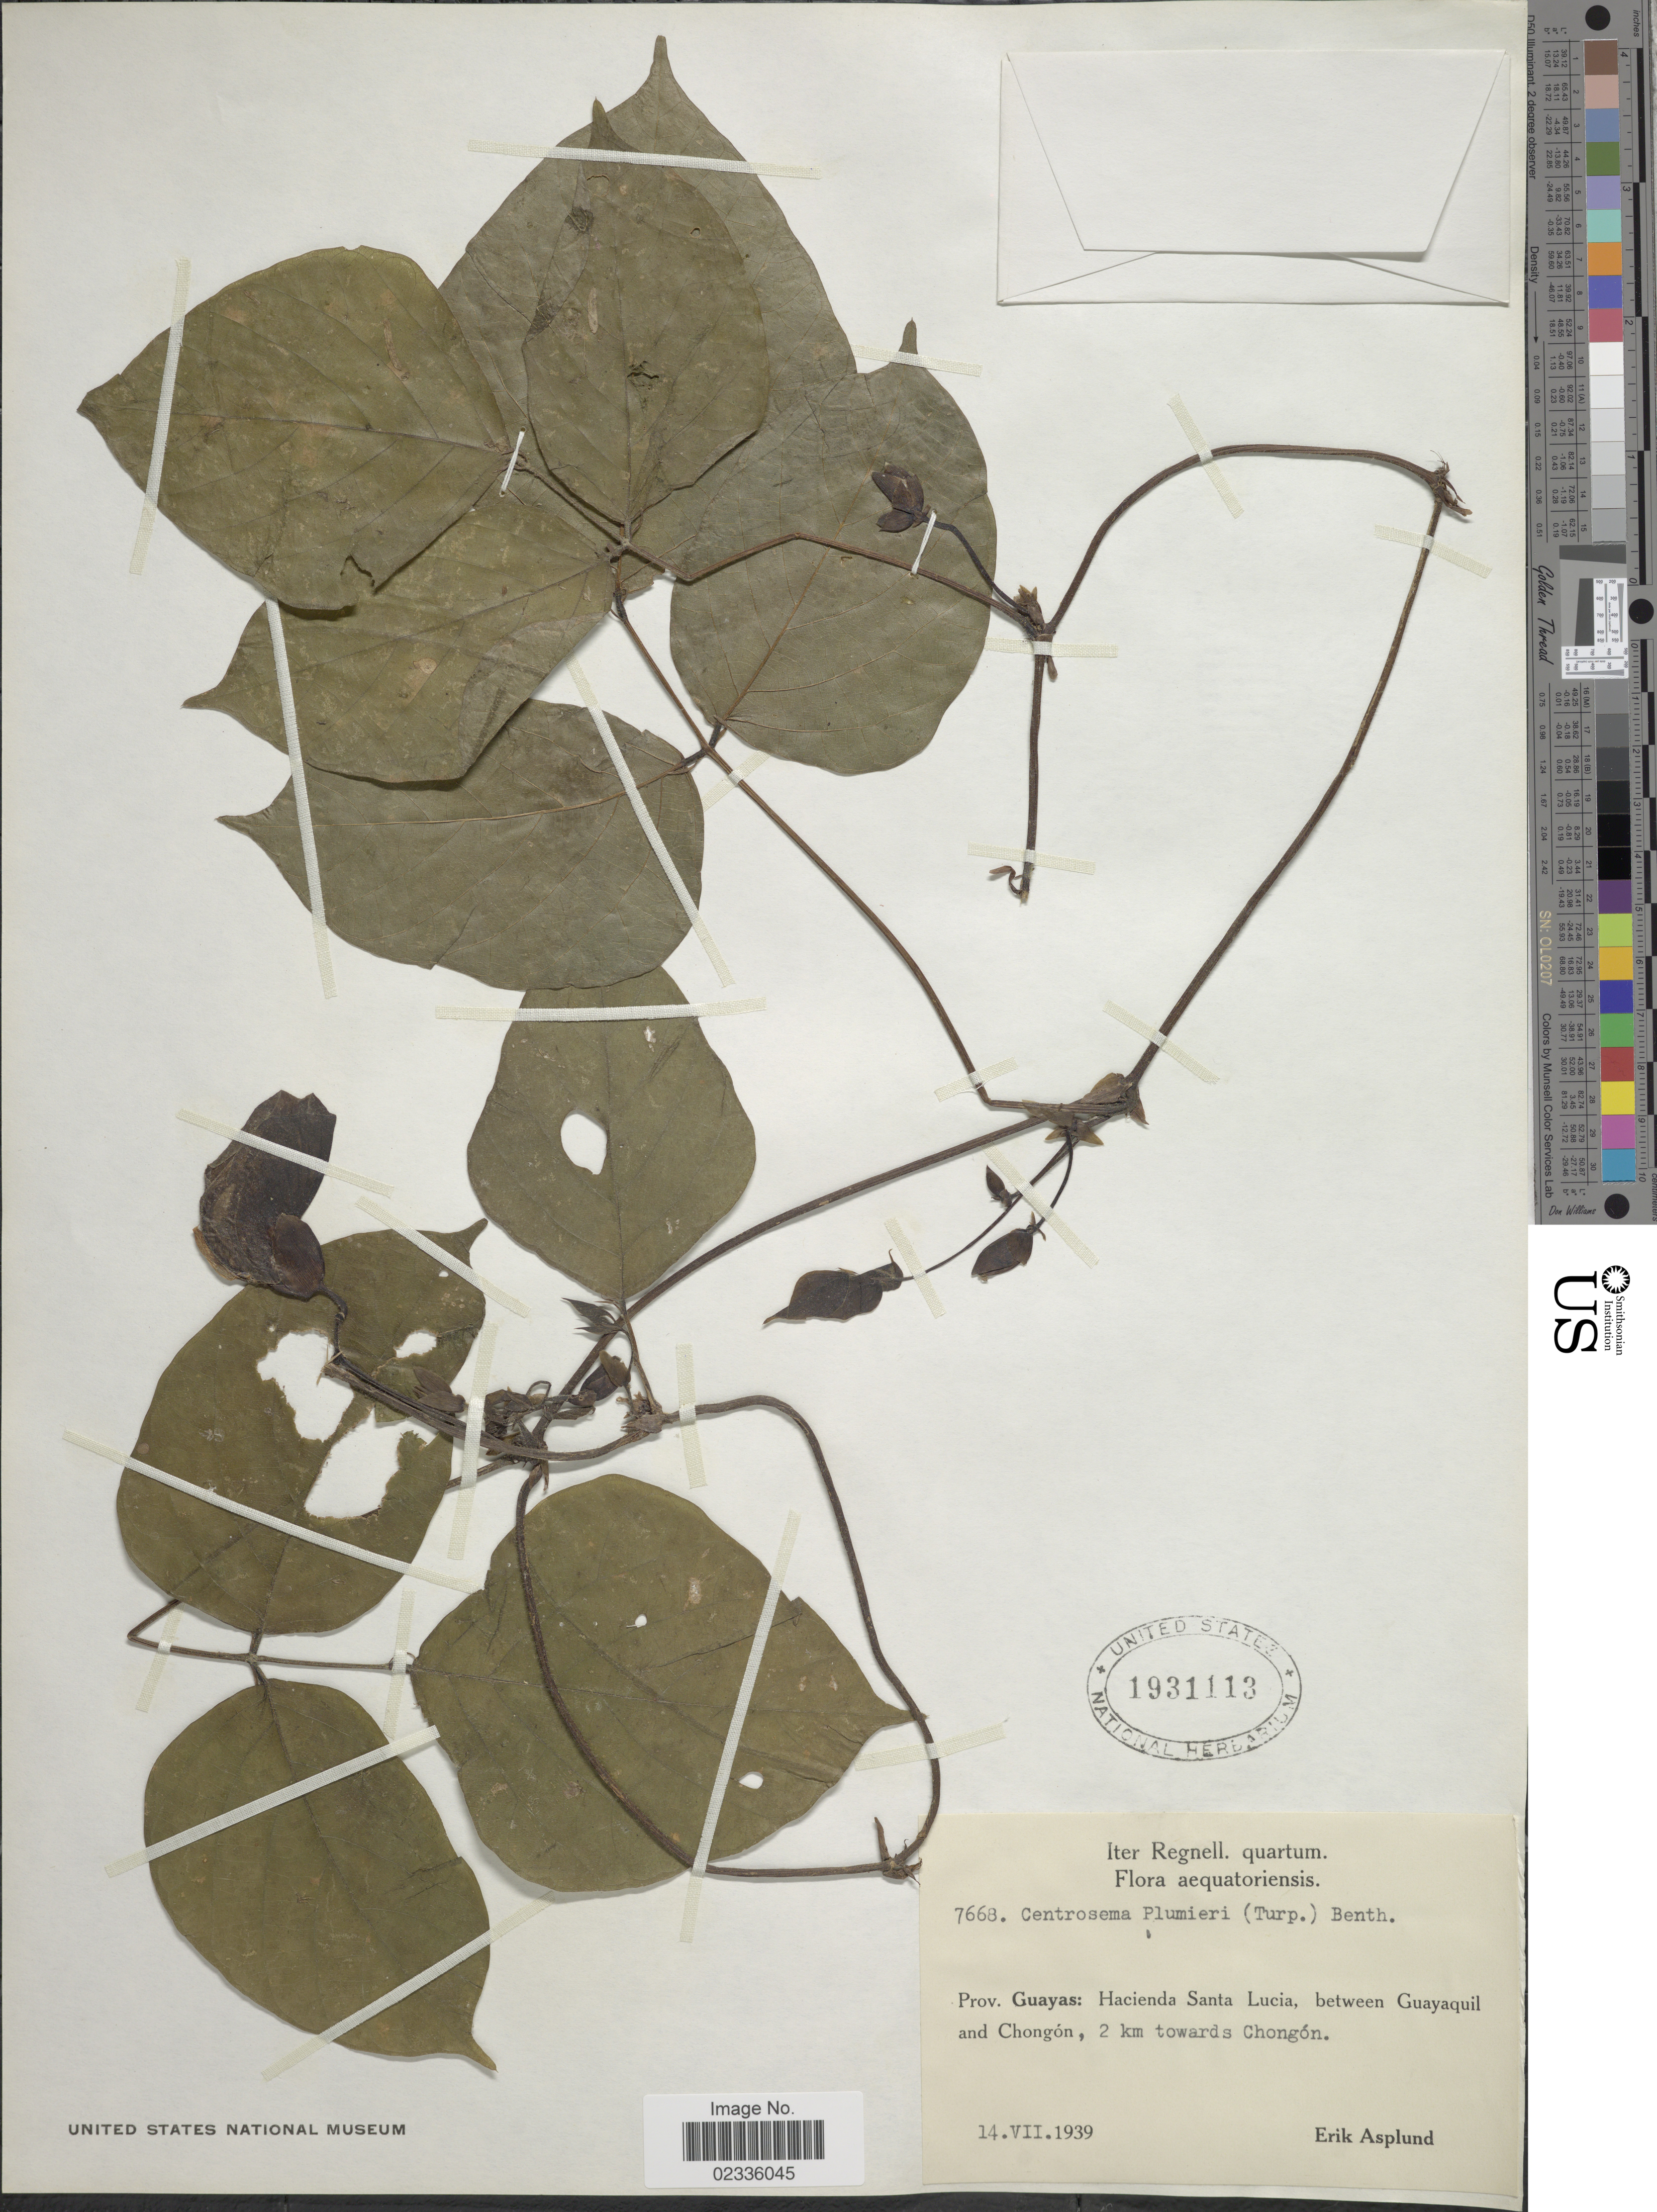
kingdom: Plantae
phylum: Tracheophyta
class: Magnoliopsida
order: Fabales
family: Fabaceae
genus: Centrosema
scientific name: Centrosema plumieri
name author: (Turpin ex Pers.) Benth.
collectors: E. Asplund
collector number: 7668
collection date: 1939-07-14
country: Ecuador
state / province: Guayas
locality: Hacienda Santa Lucia, between Guayaquil and Chongón, 2 km towards Chongón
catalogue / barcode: US 1931113